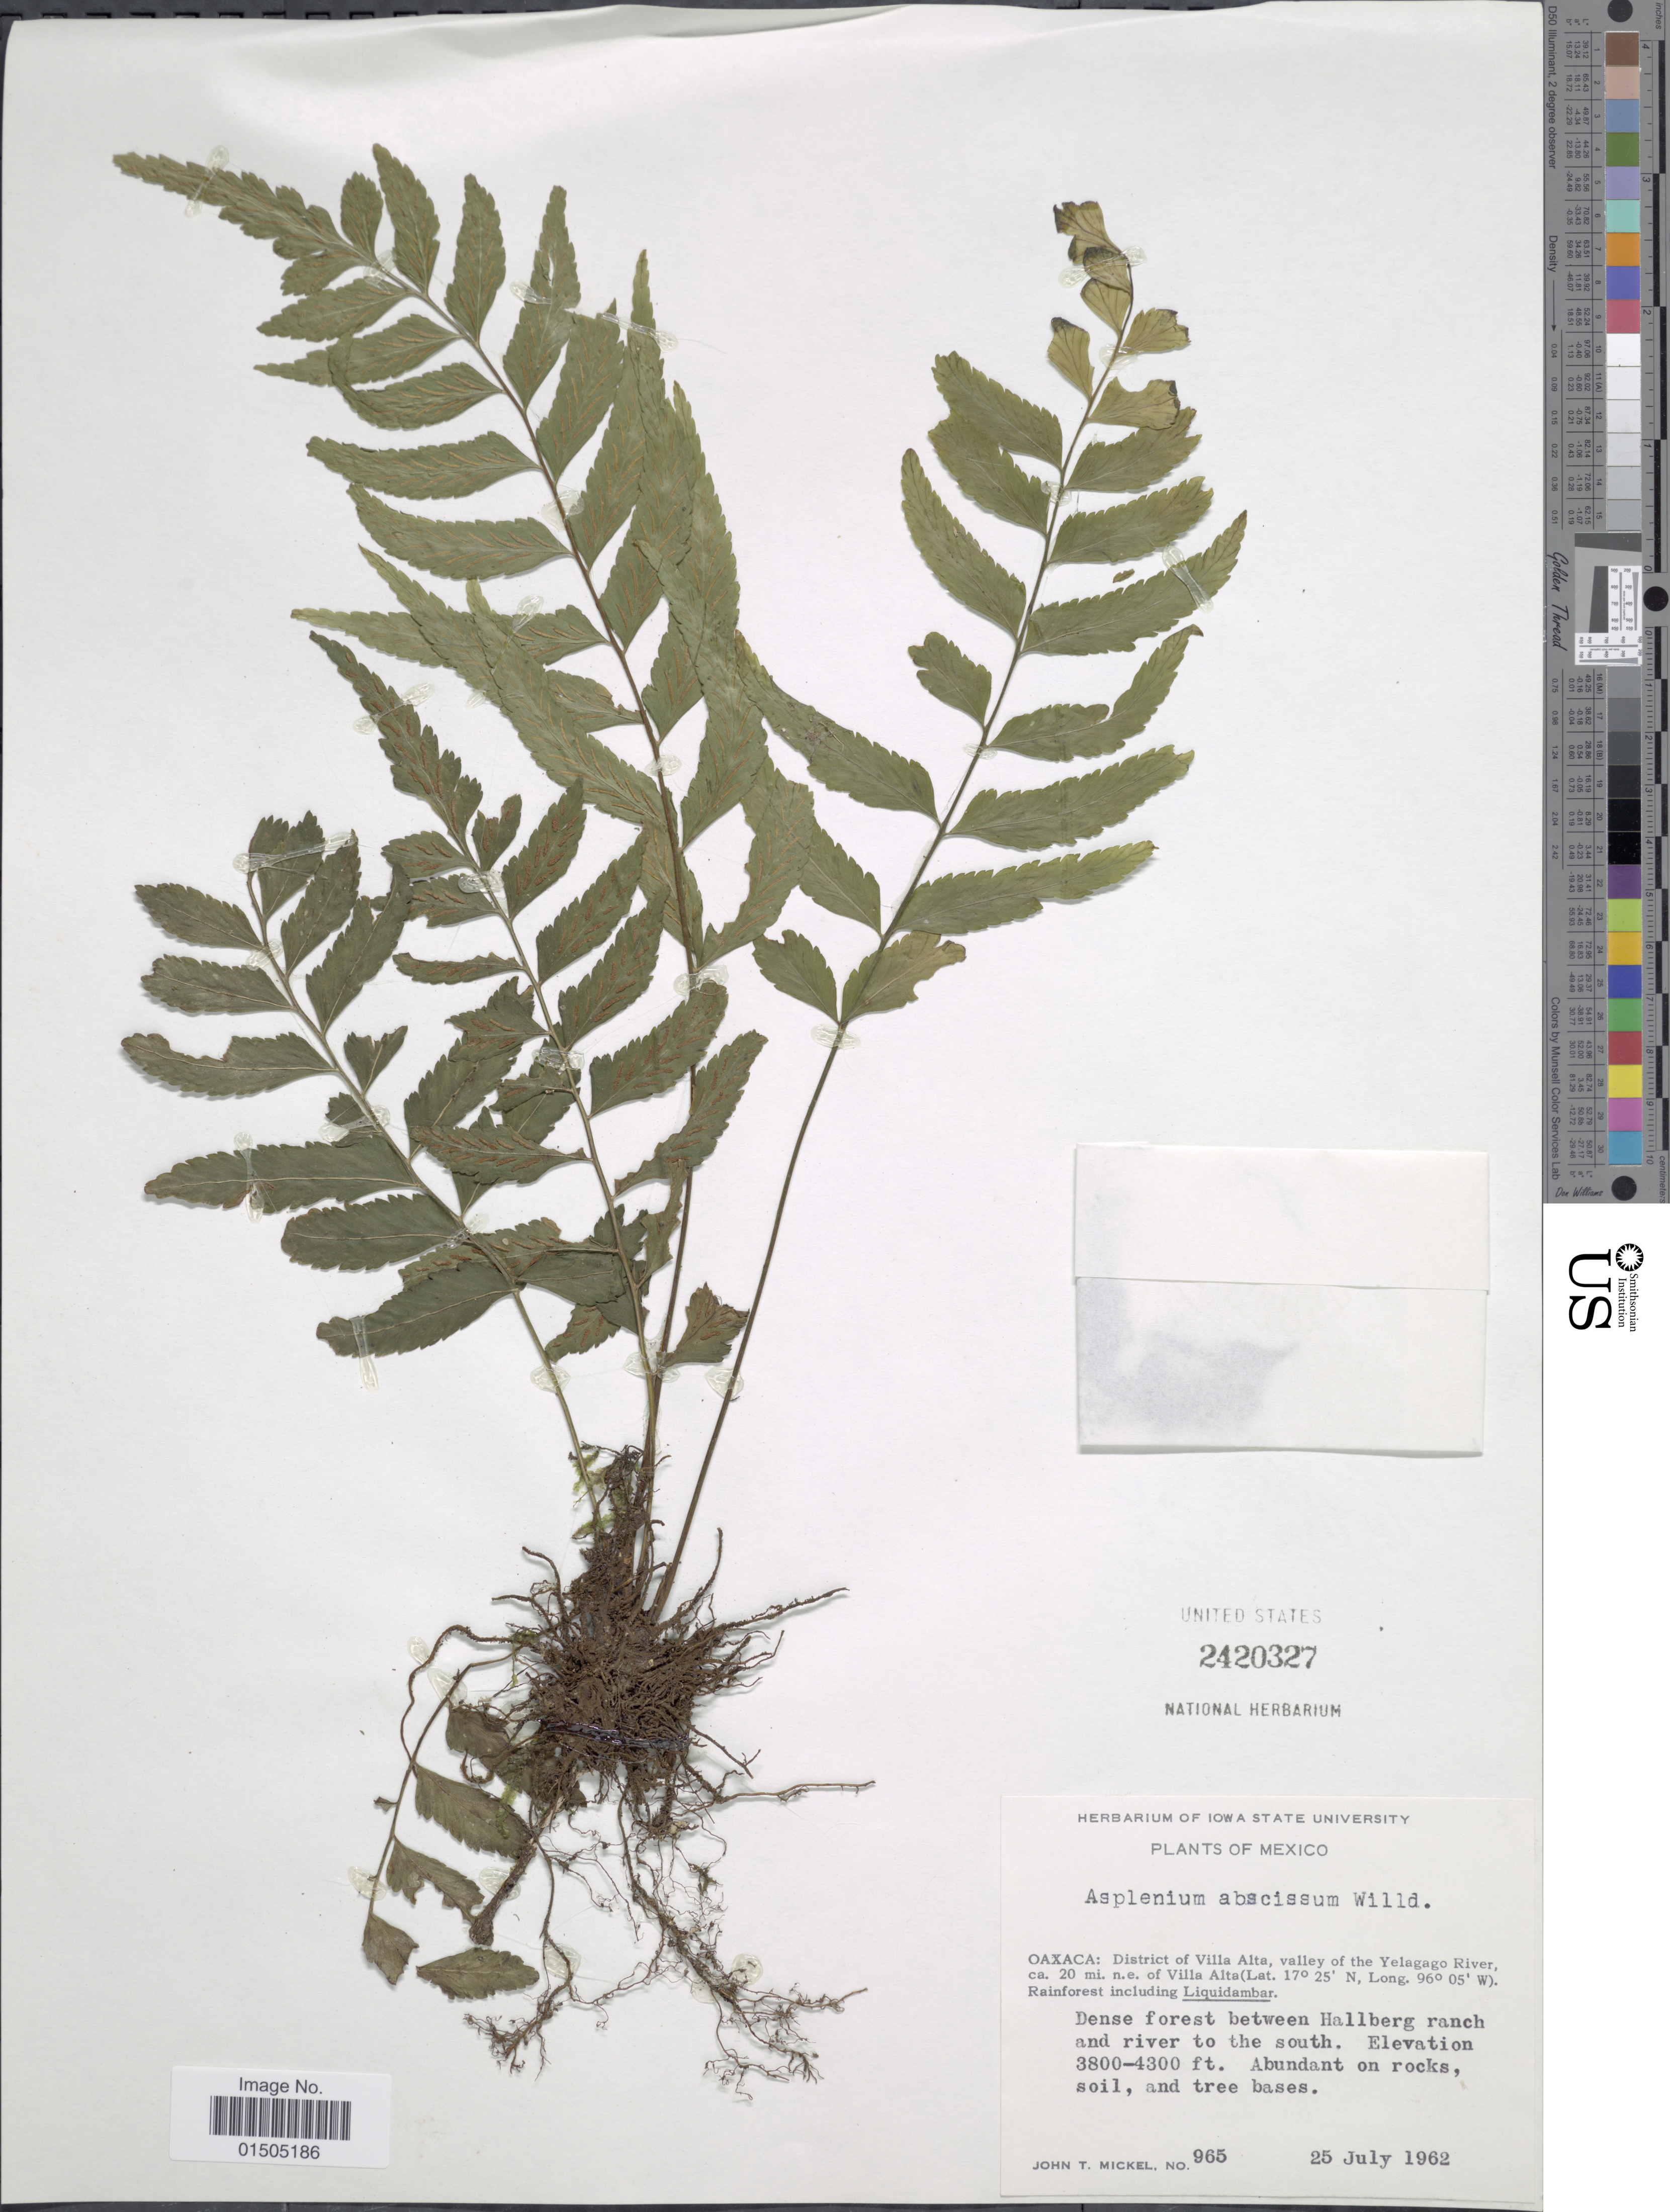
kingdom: Plantae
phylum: Tracheophyta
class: Polypodiopsida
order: Polypodiales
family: Aspleniaceae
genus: Asplenium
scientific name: Asplenium abscissum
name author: Willd.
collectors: J. T. Mickel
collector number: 965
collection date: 1962-07-25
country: Mexico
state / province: Oaxaca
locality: District of Villa Alta, valley of the Yelagago River, ca. 20 mi. n.e. of Villa Alta. Dense forest between Hallberg ranch and river to the south.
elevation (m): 1158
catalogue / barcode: US 2420327